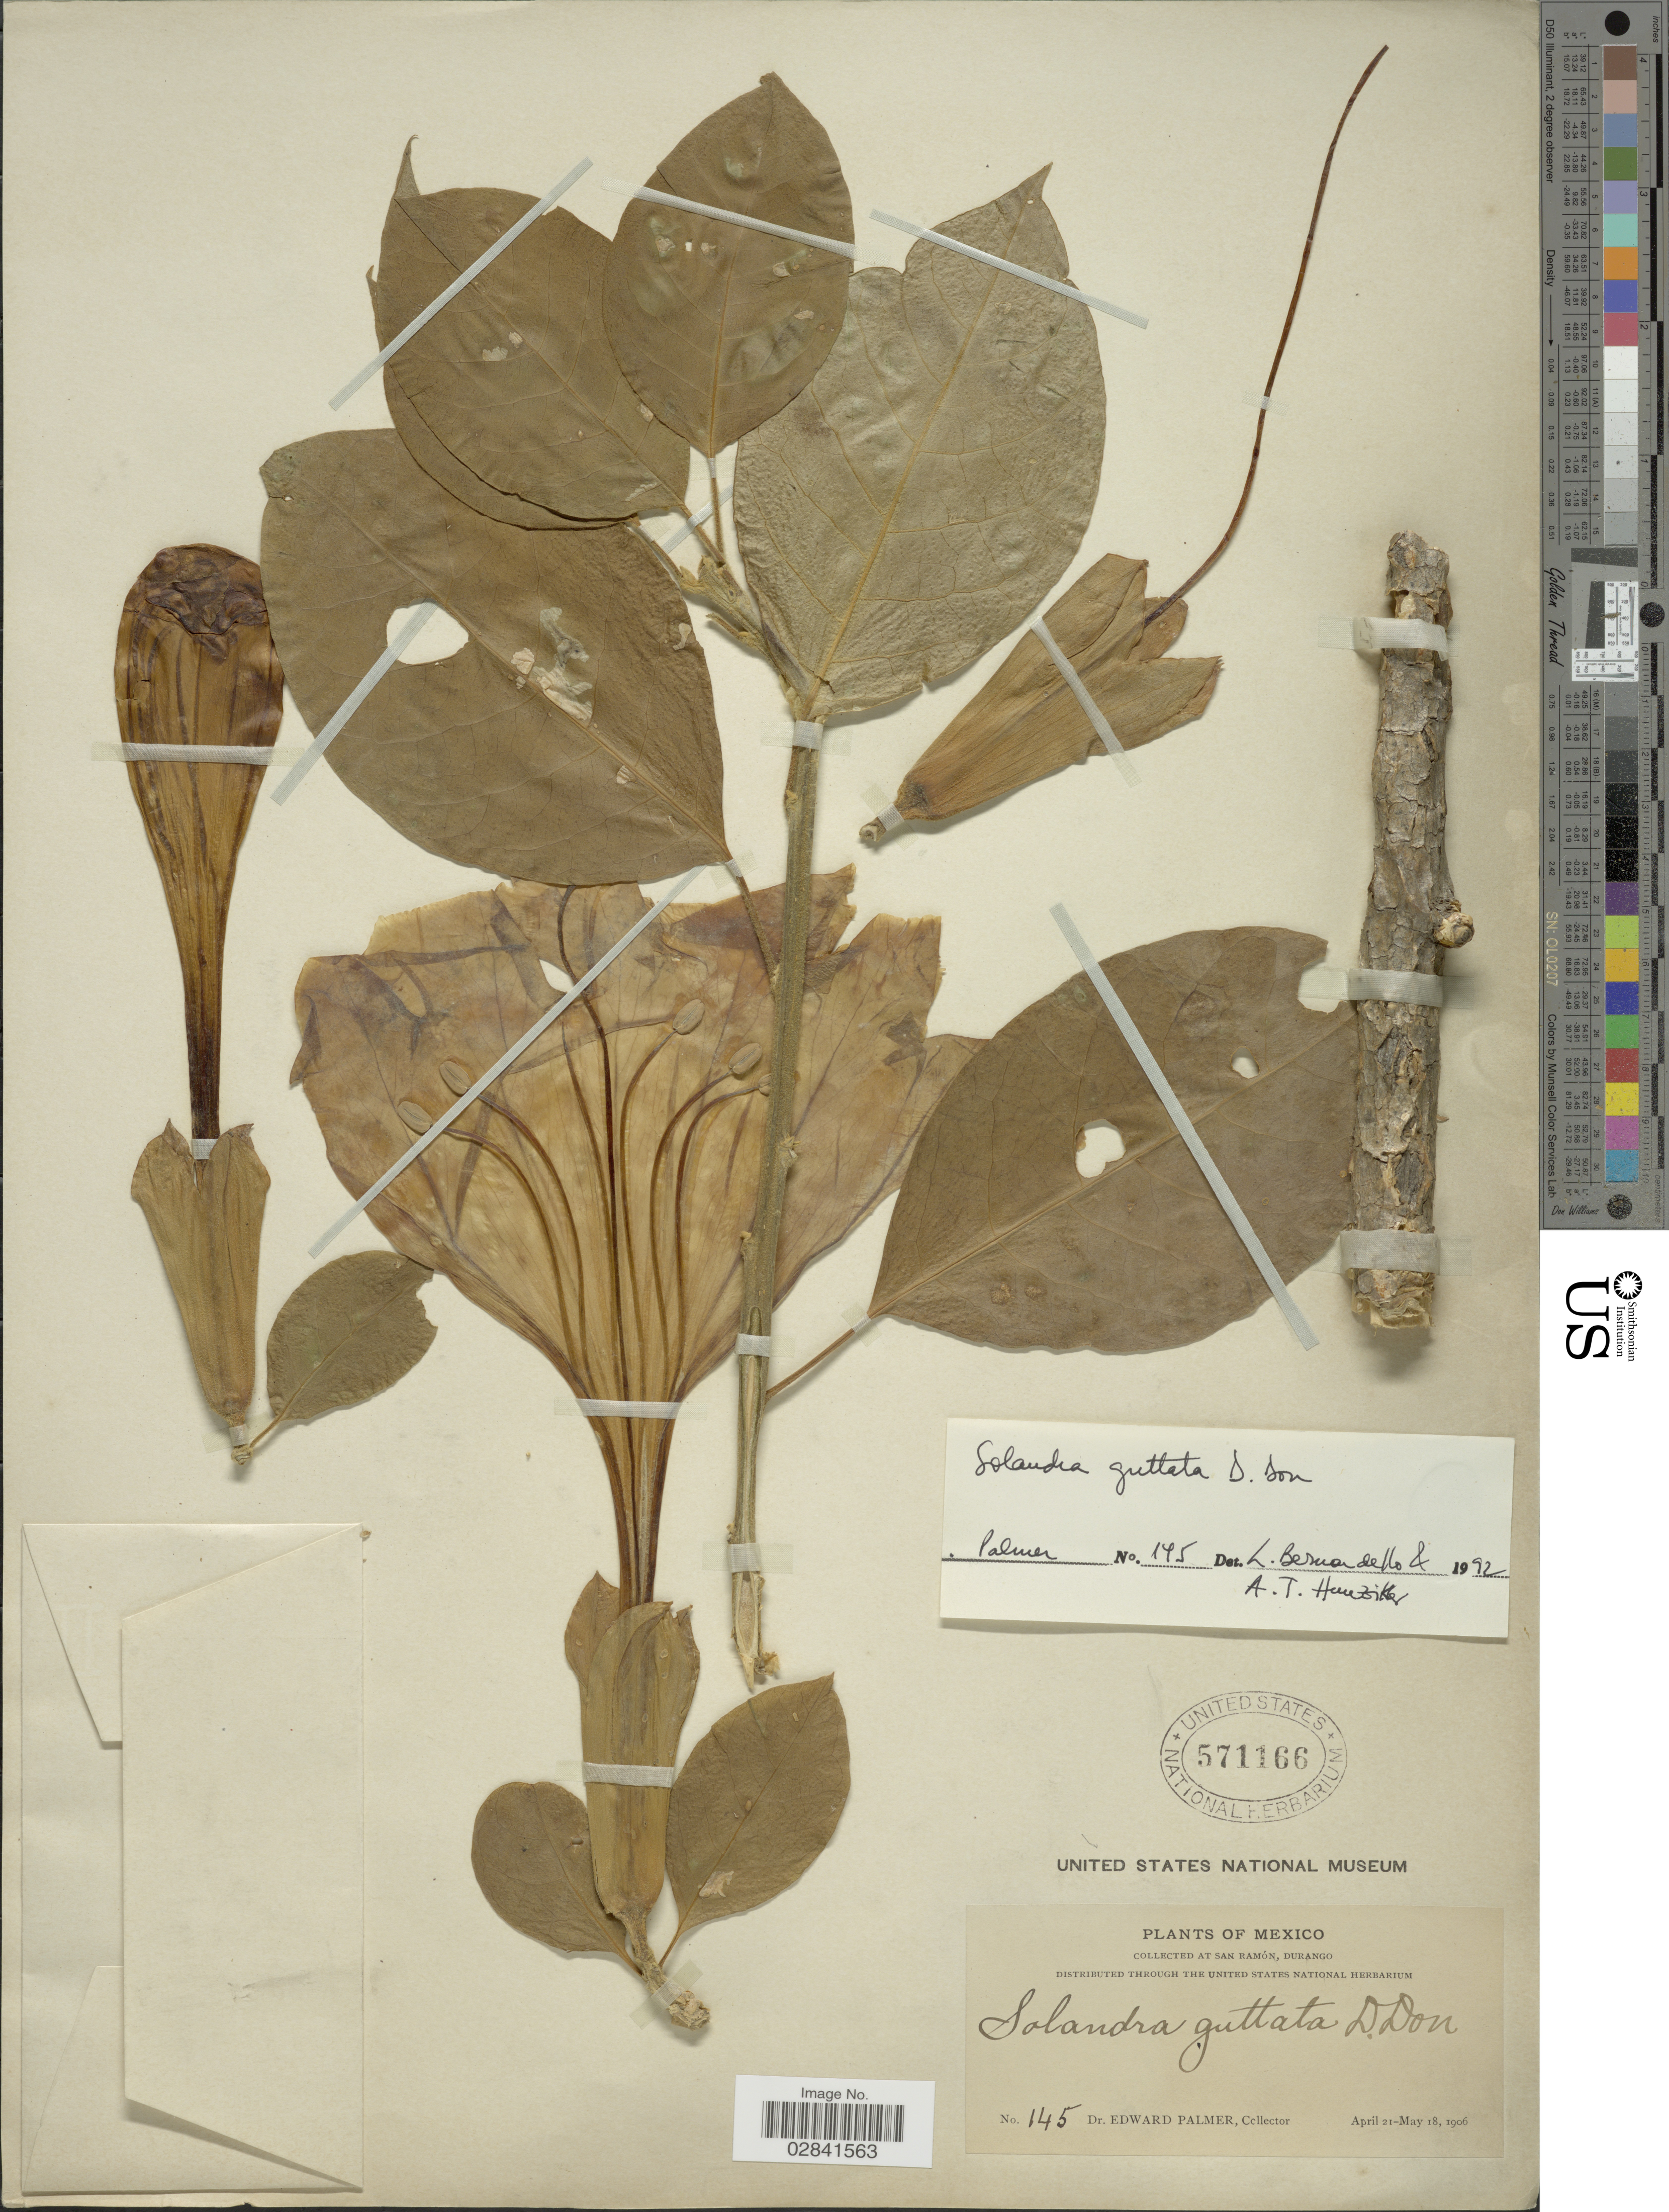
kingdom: Plantae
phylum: Tracheophyta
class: Magnoliopsida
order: Solanales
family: Solanaceae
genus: Solandra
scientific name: Solandra guttata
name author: D. Don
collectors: E. Palmer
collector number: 145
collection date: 1906-04-21/1906-05-18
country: Mexico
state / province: Durango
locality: San Ramón.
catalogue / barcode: US 571166